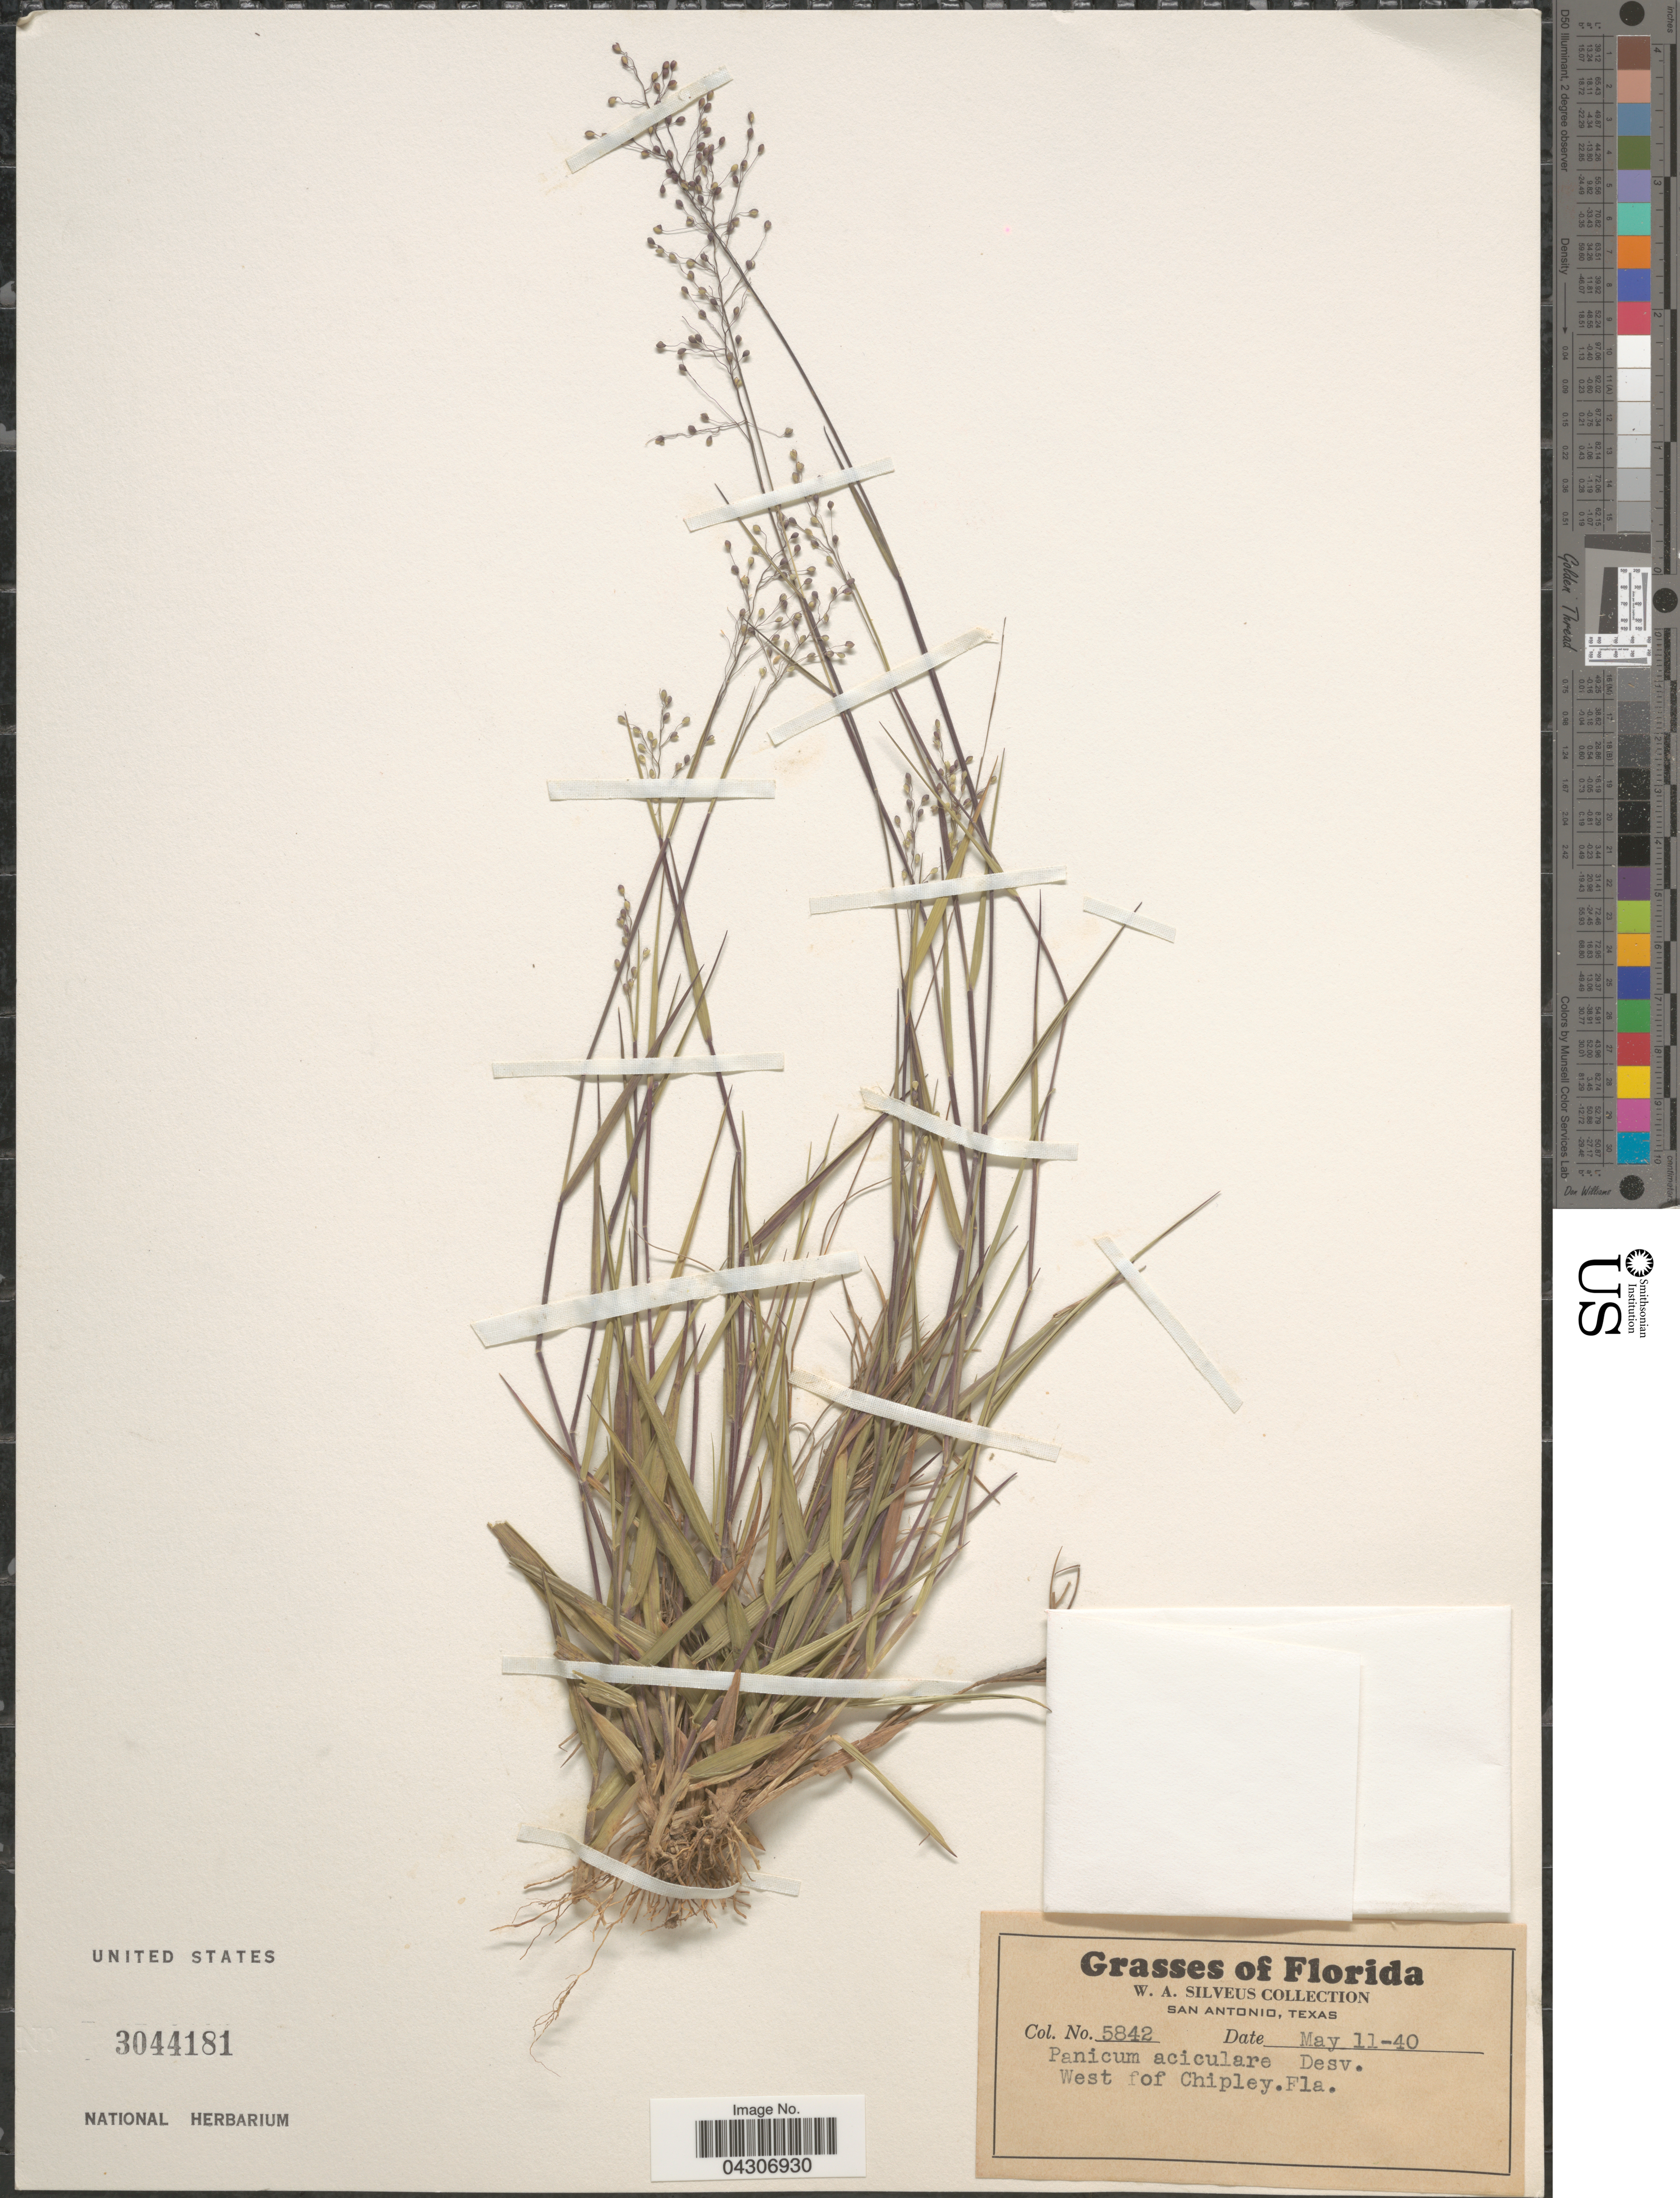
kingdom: Plantae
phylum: Tracheophyta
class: Liliopsida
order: Poales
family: Poaceae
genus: Dichanthelium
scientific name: Dichanthelium aciculare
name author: (Desv. ex Poir.) Gould & C.A. Clark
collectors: W. Silveus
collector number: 5842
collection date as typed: Transcribed d/m/y: 11/5/40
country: United States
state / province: Florida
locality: West of Chipley.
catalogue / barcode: US 3044181